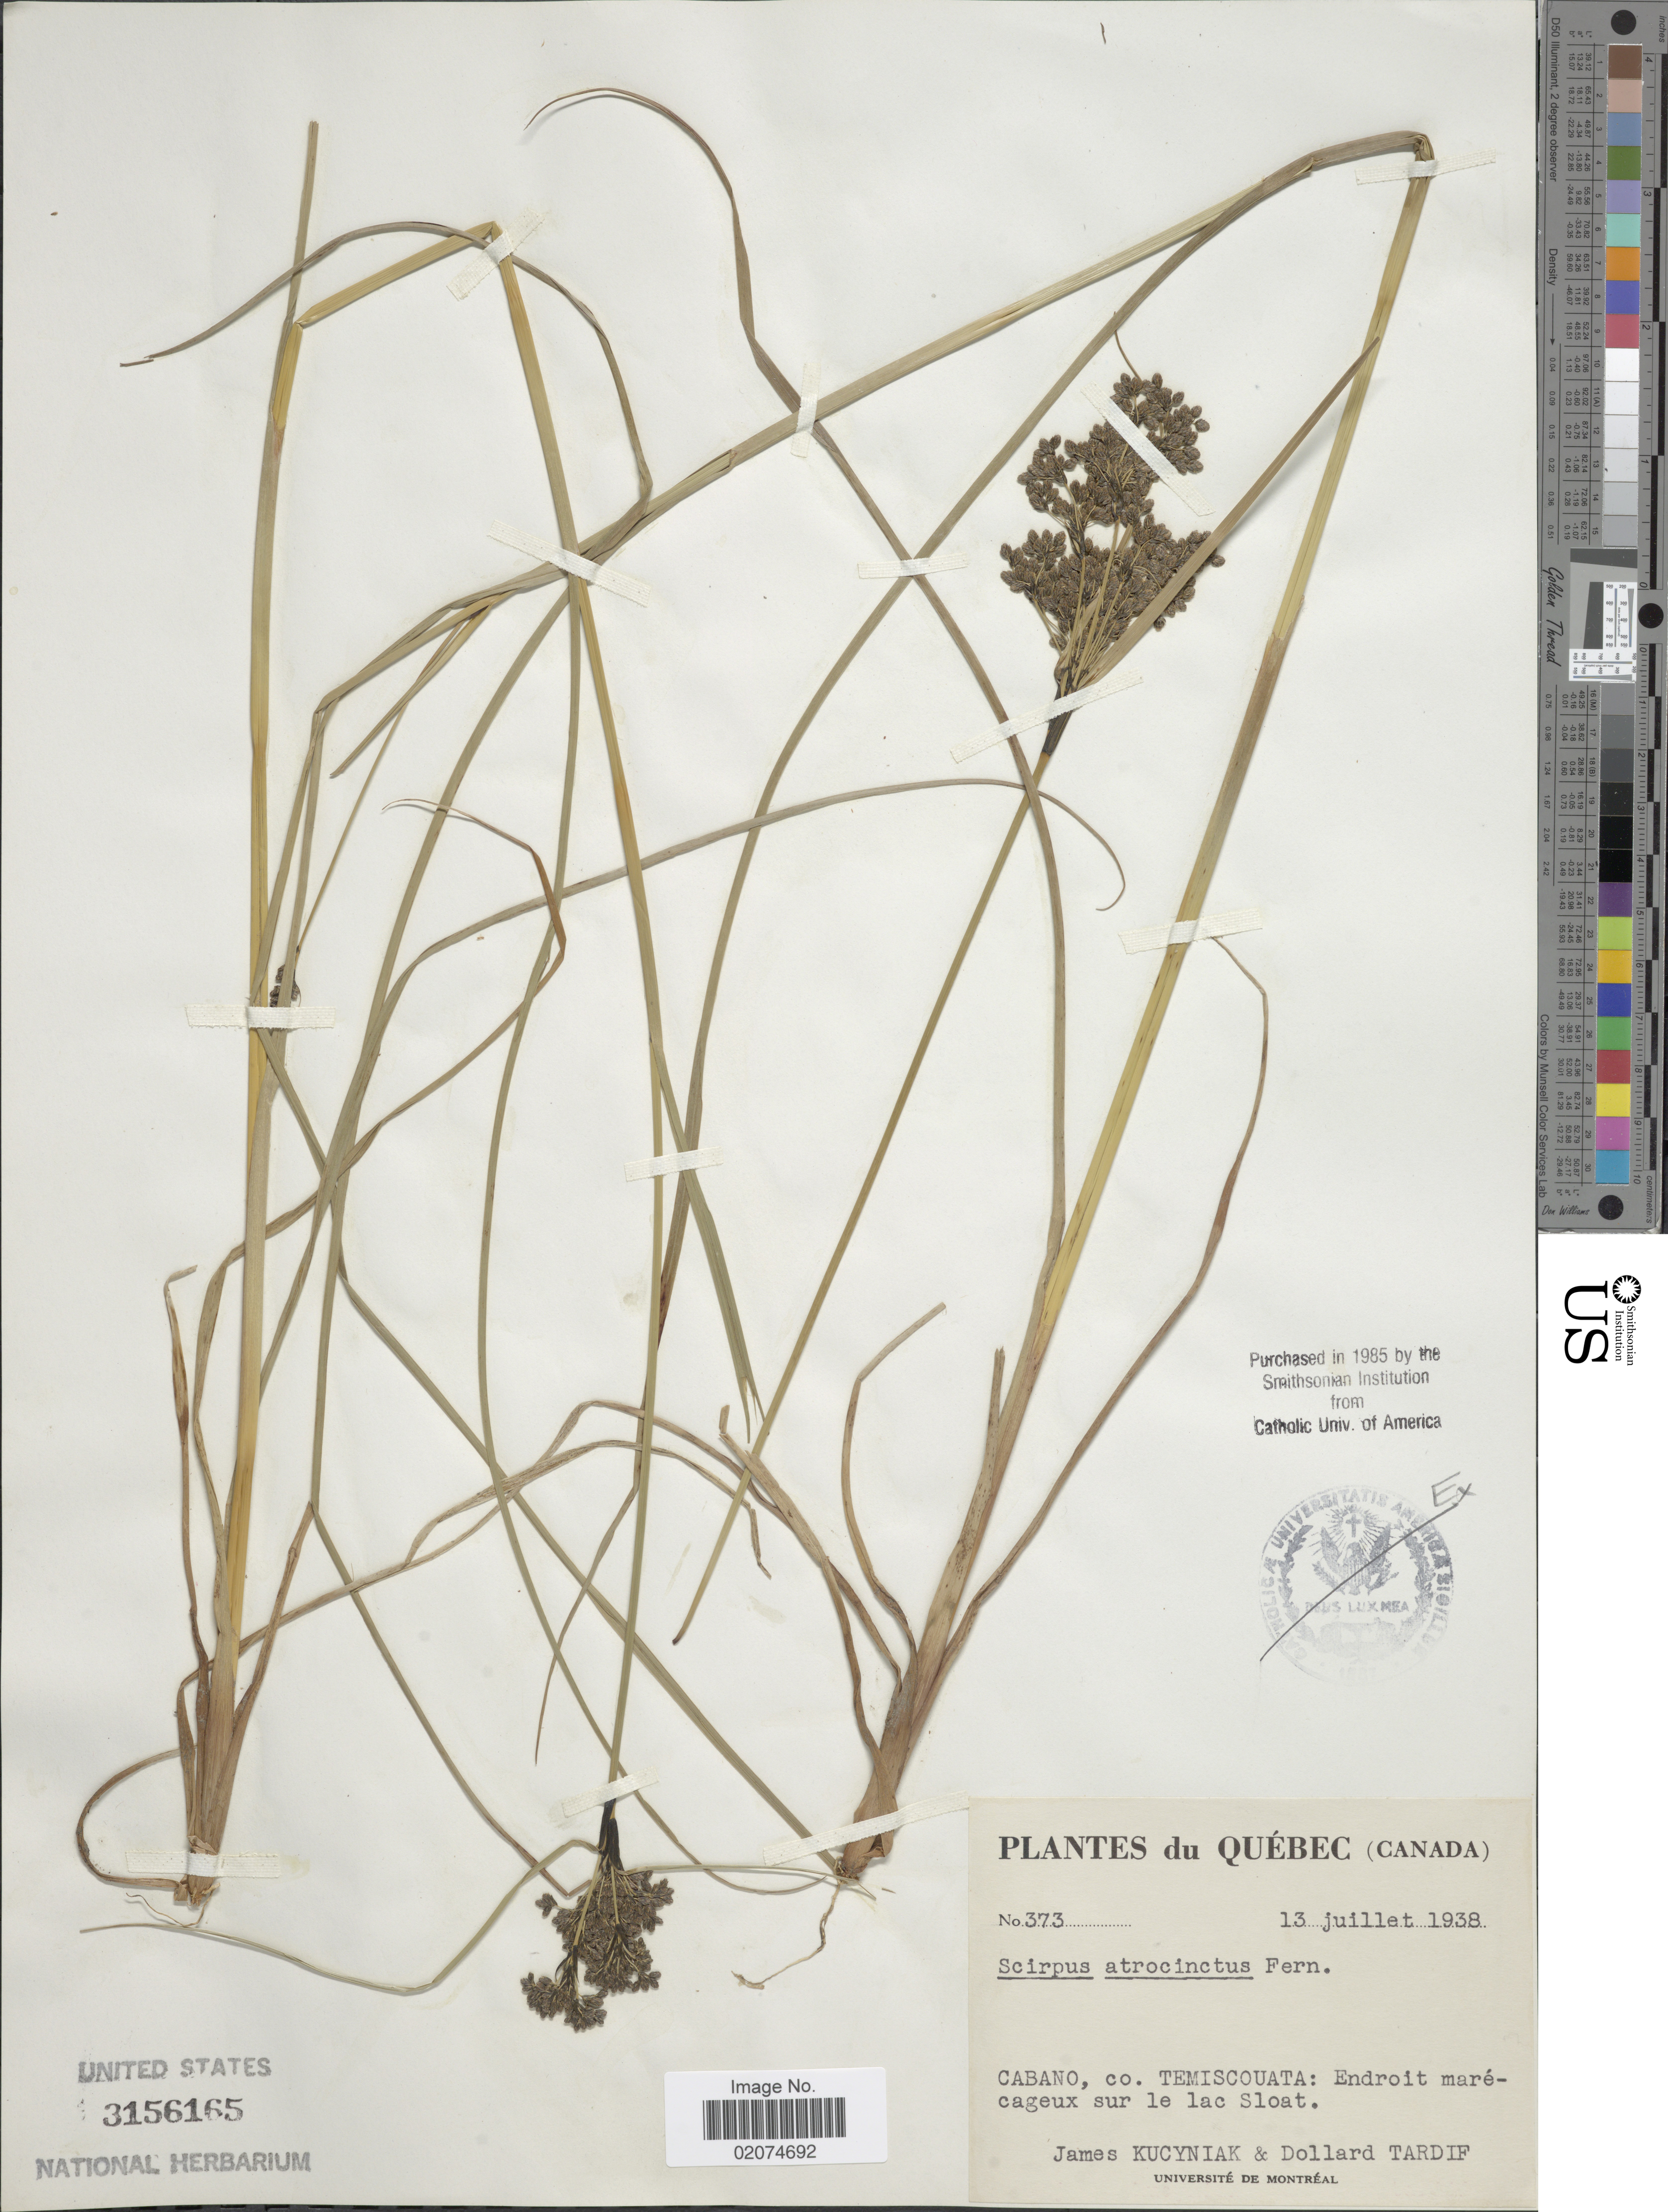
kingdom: Plantae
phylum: Tracheophyta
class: Liliopsida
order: Poales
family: Cyperaceae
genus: Scirpus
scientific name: Scirpus atrocinctus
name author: Fernald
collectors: J. Kucyniak & D. Tardif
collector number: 373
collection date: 1938-07-13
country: Canada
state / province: Quebec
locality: Cabano Co. Temiscouata:endroit marecageux sur le lac Sloat.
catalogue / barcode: US 3156165